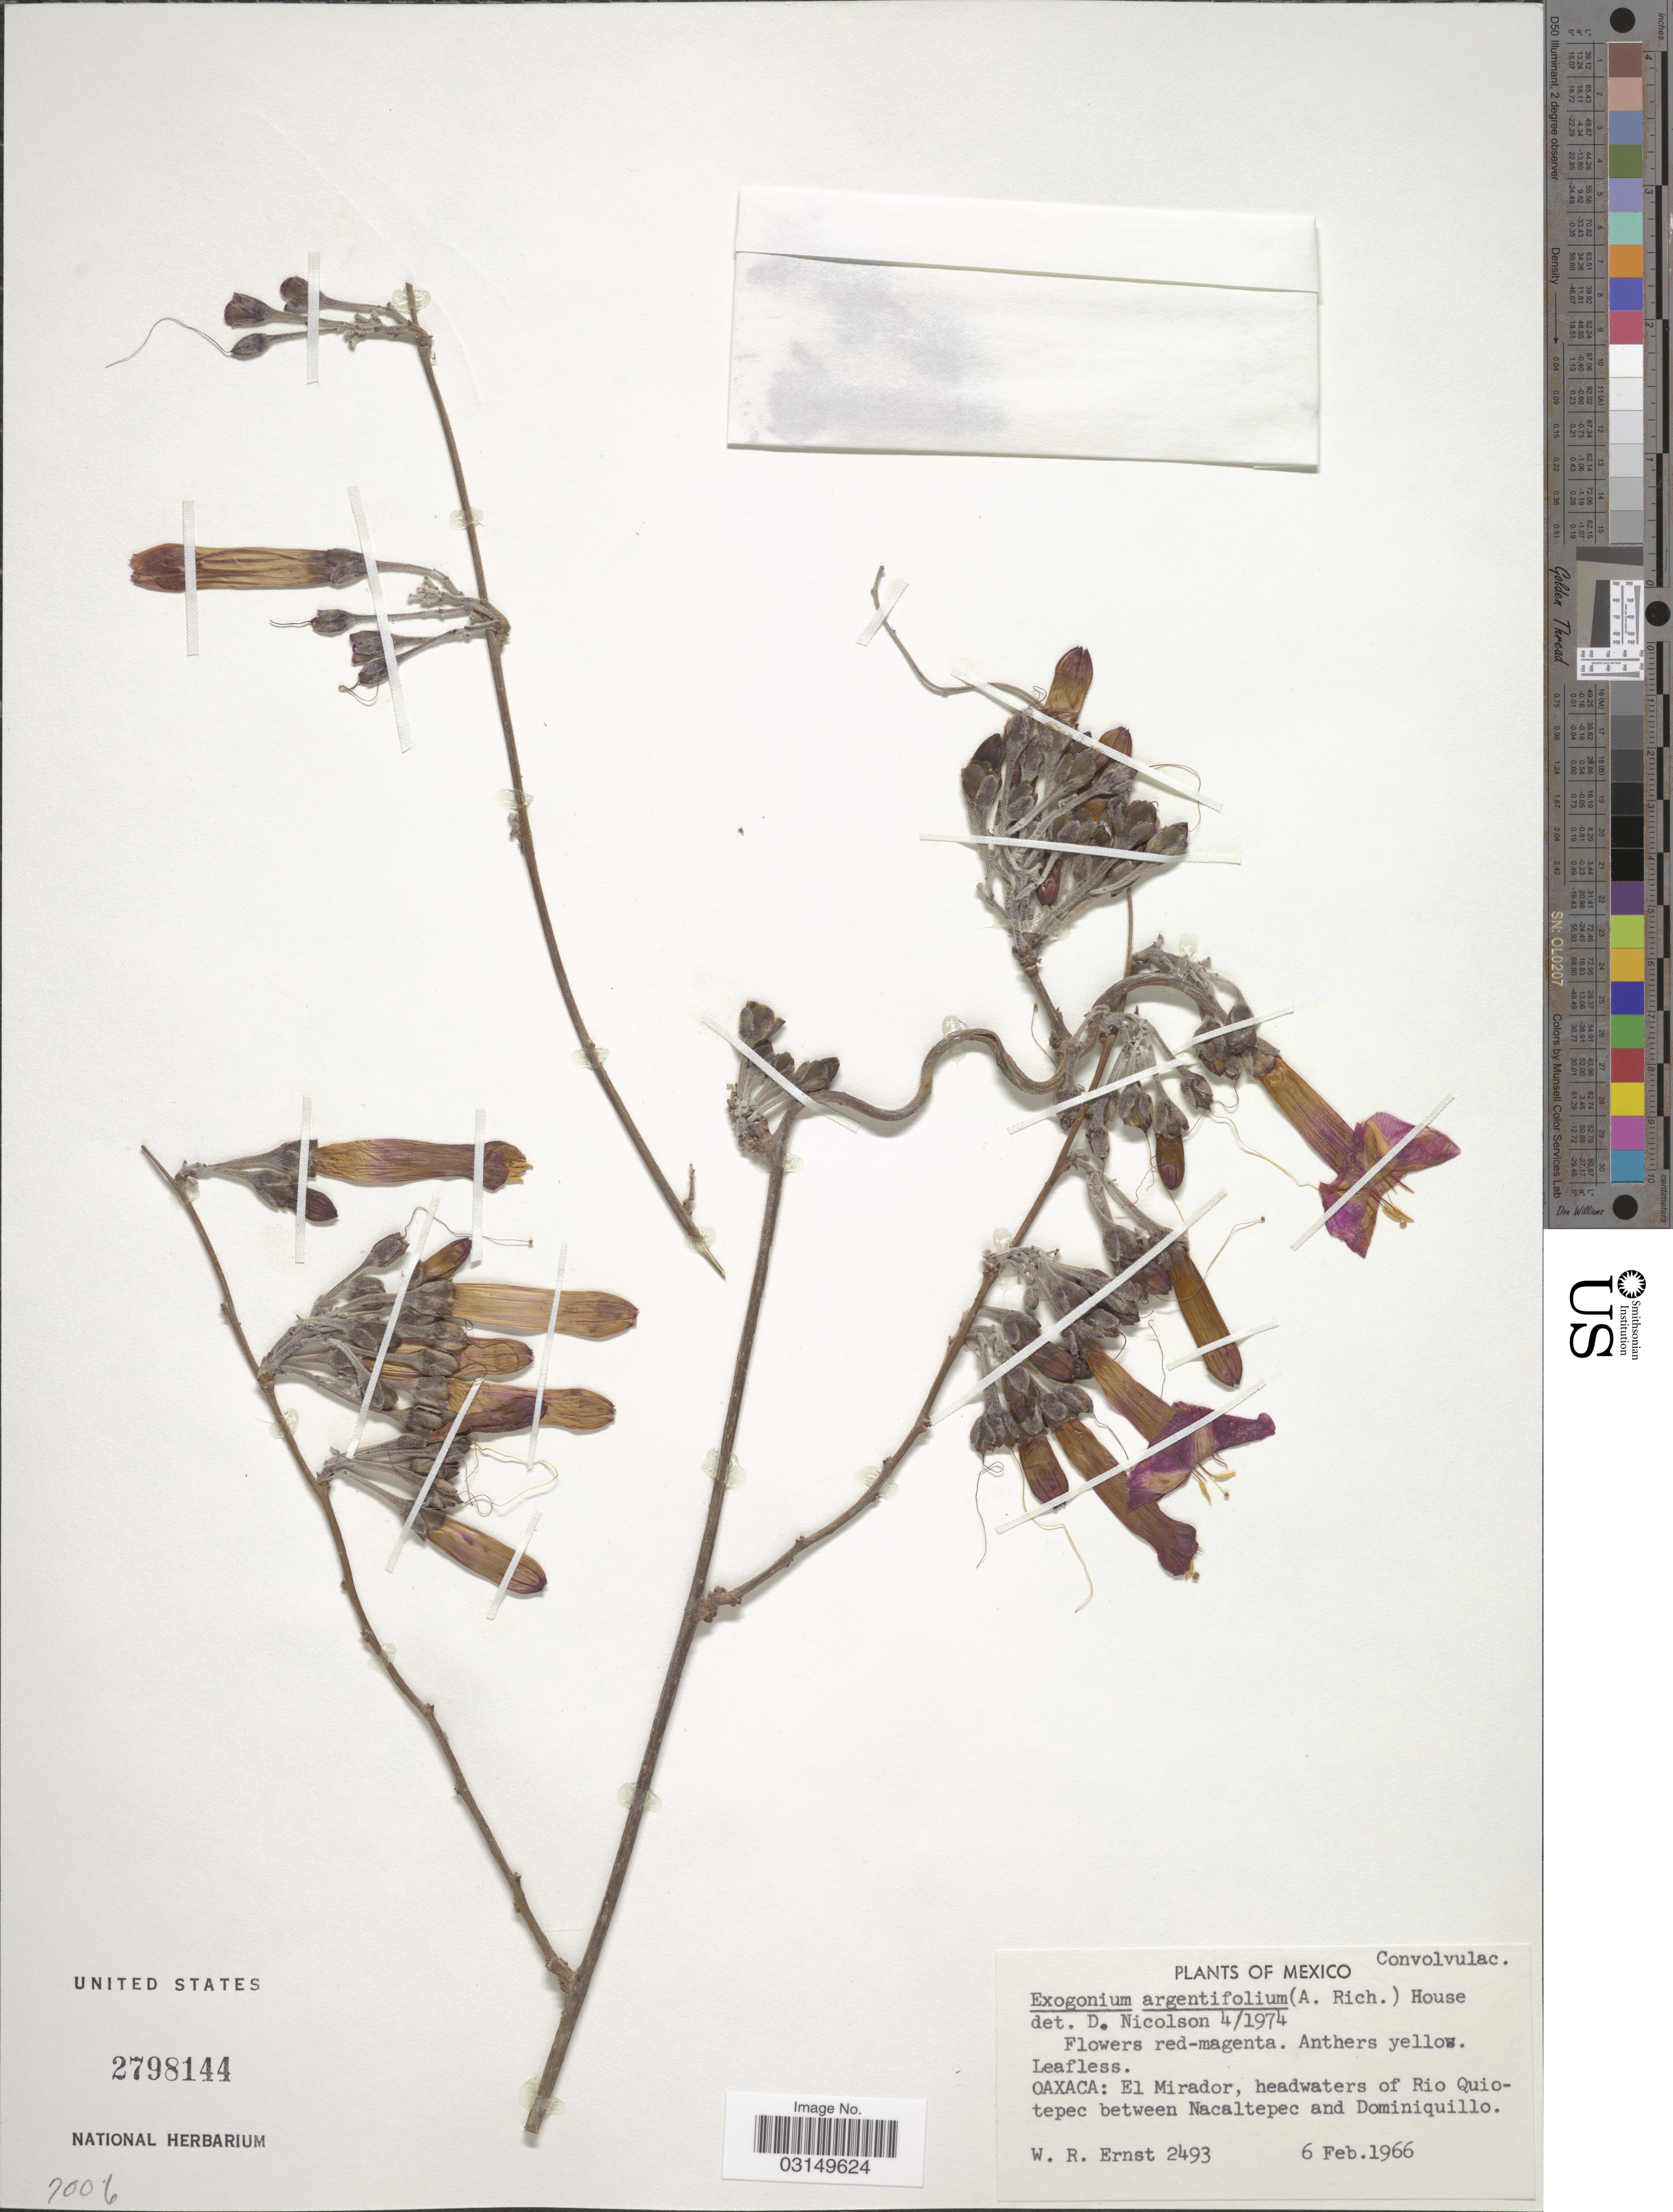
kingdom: Plantae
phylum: Tracheophyta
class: Magnoliopsida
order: Solanales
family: Convolvulaceae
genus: Ipomoea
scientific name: Ipomoea argentifolia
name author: A. Rich.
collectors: W. R. Ernst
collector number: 2493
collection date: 1966-02-06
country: Mexico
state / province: Oaxaca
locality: El Mirador, headwaters of Rio Quiotepec between Nacaltepec and Dominiquillo.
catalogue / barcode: US 2798144